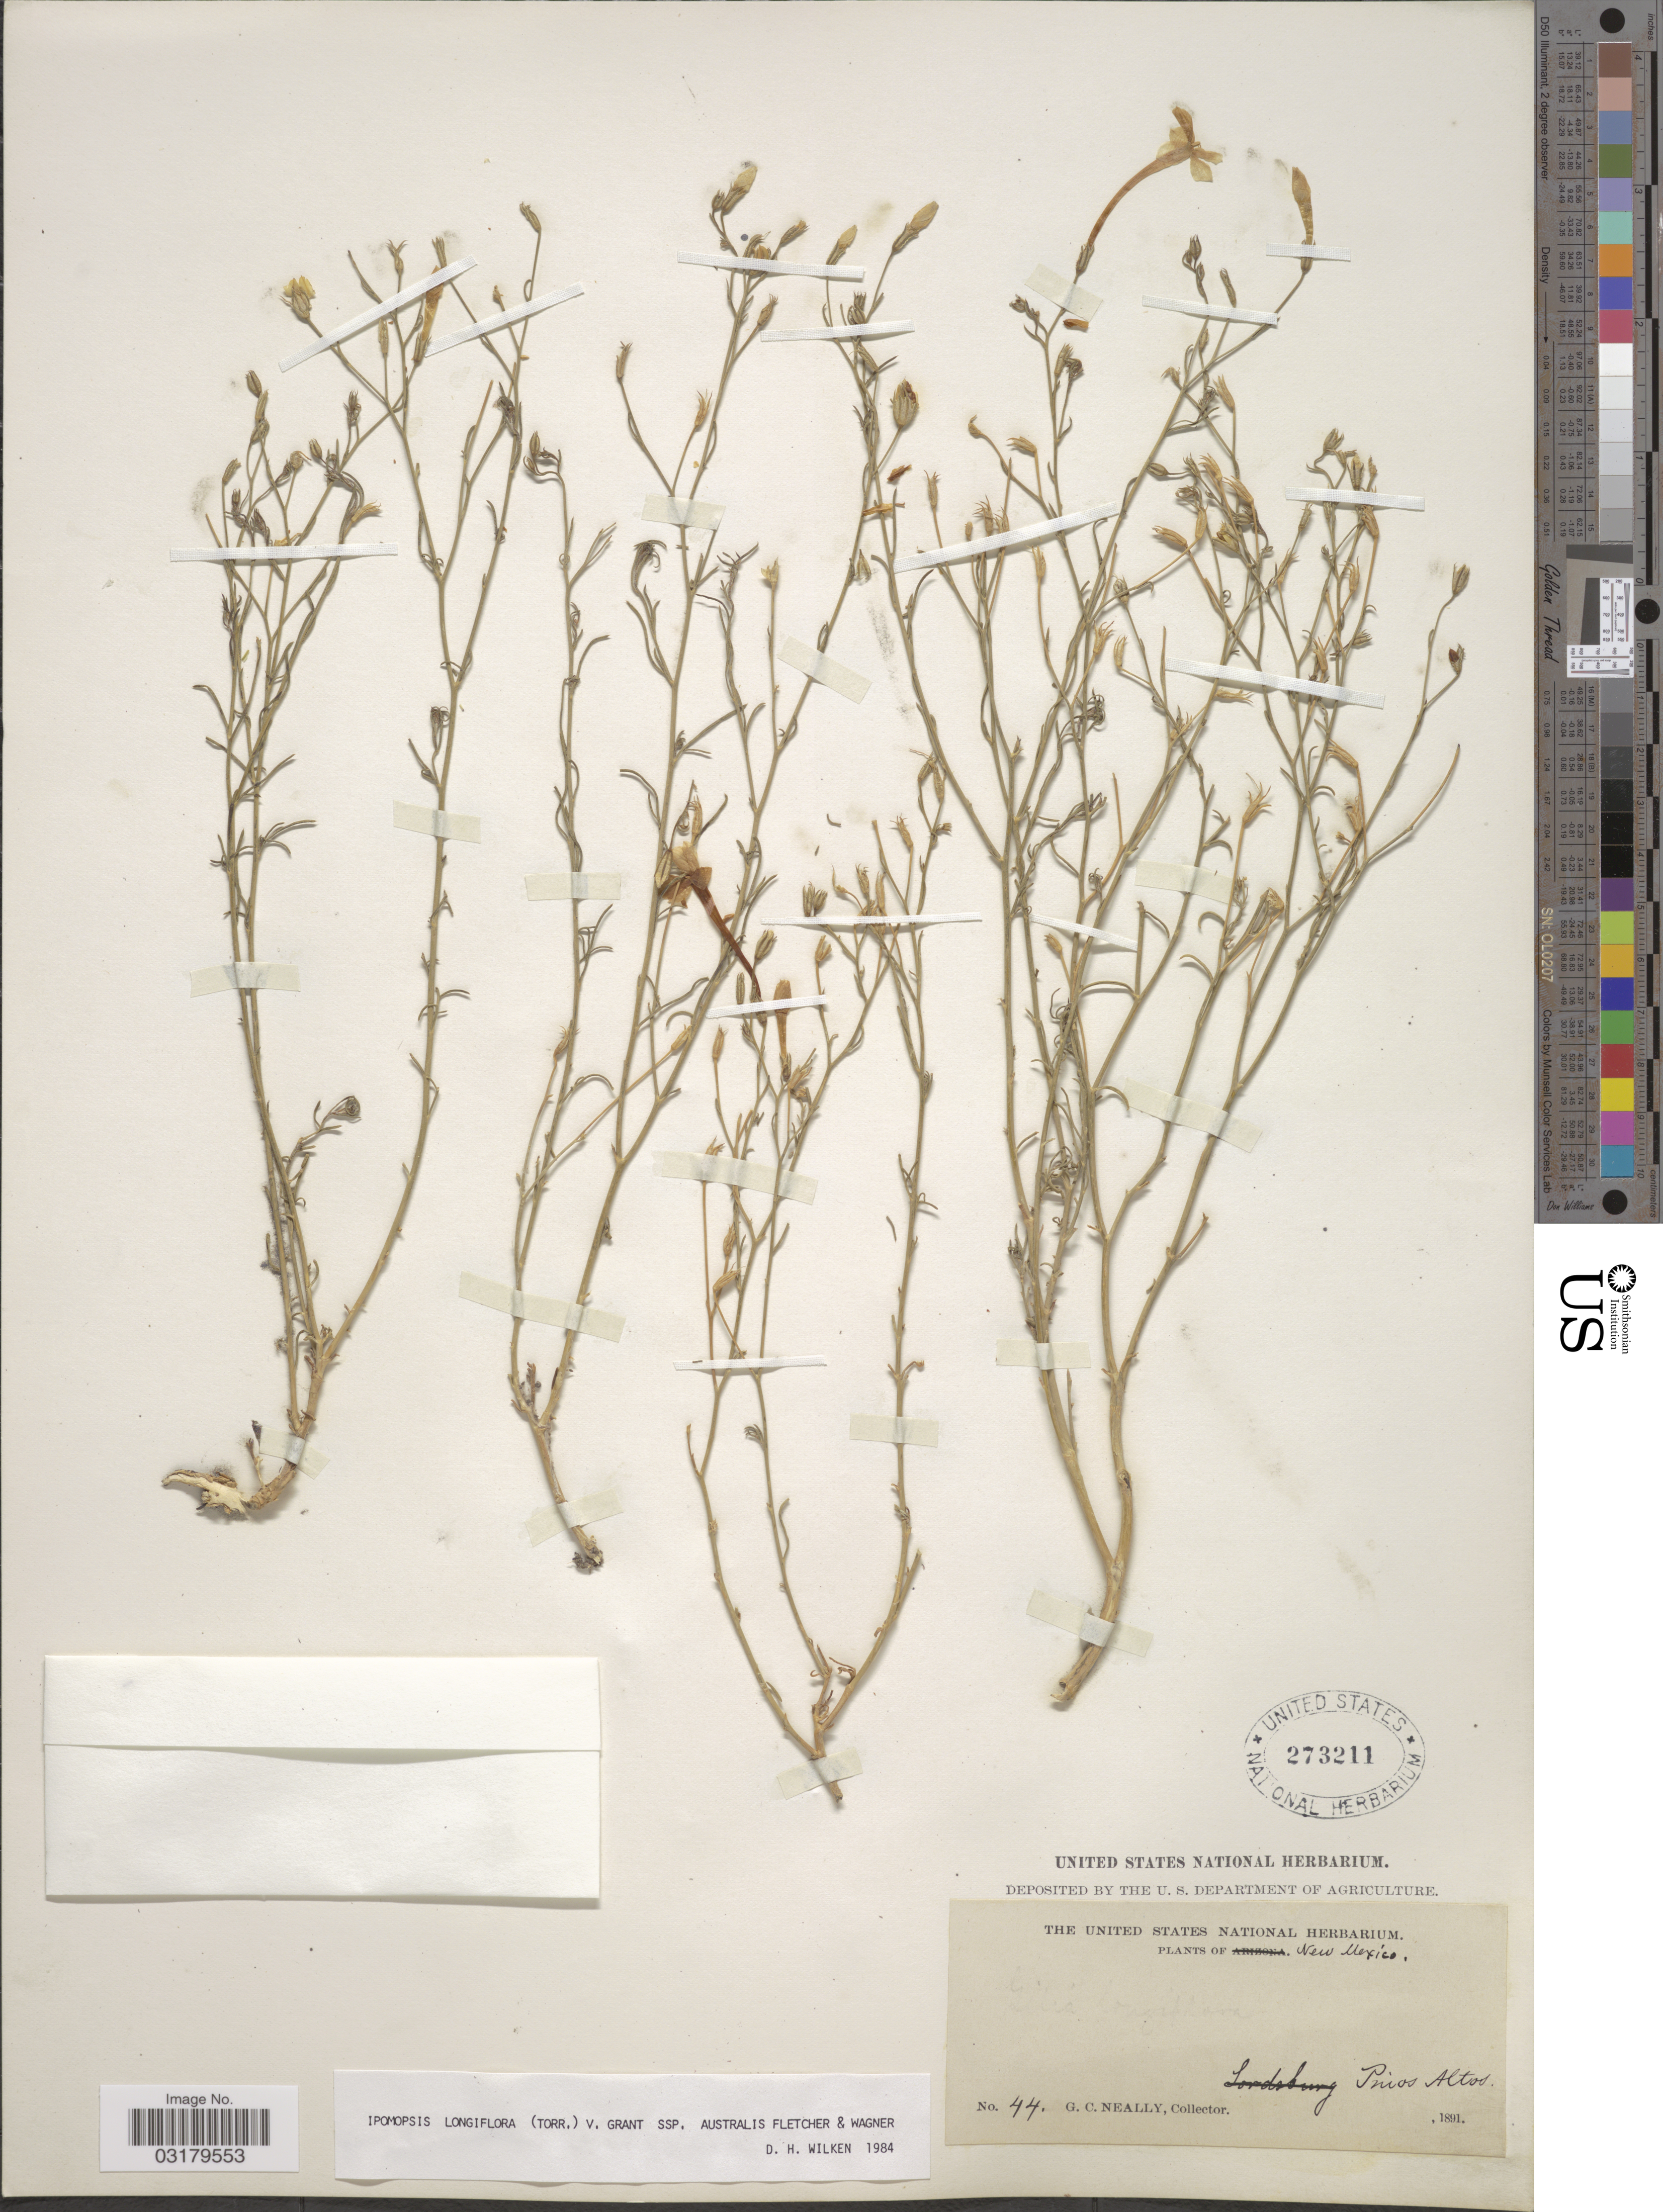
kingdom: Plantae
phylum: Tracheophyta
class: Magnoliopsida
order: Ericales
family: Polemoniaceae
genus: Ipomopsis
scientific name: Ipomopsis longiflora subsp. australis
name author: R.A. Fletcher & W.L. Wagner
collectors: G. Neally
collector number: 44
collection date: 1891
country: United States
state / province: New Mexico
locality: Pinos Altos.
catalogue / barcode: US 273211